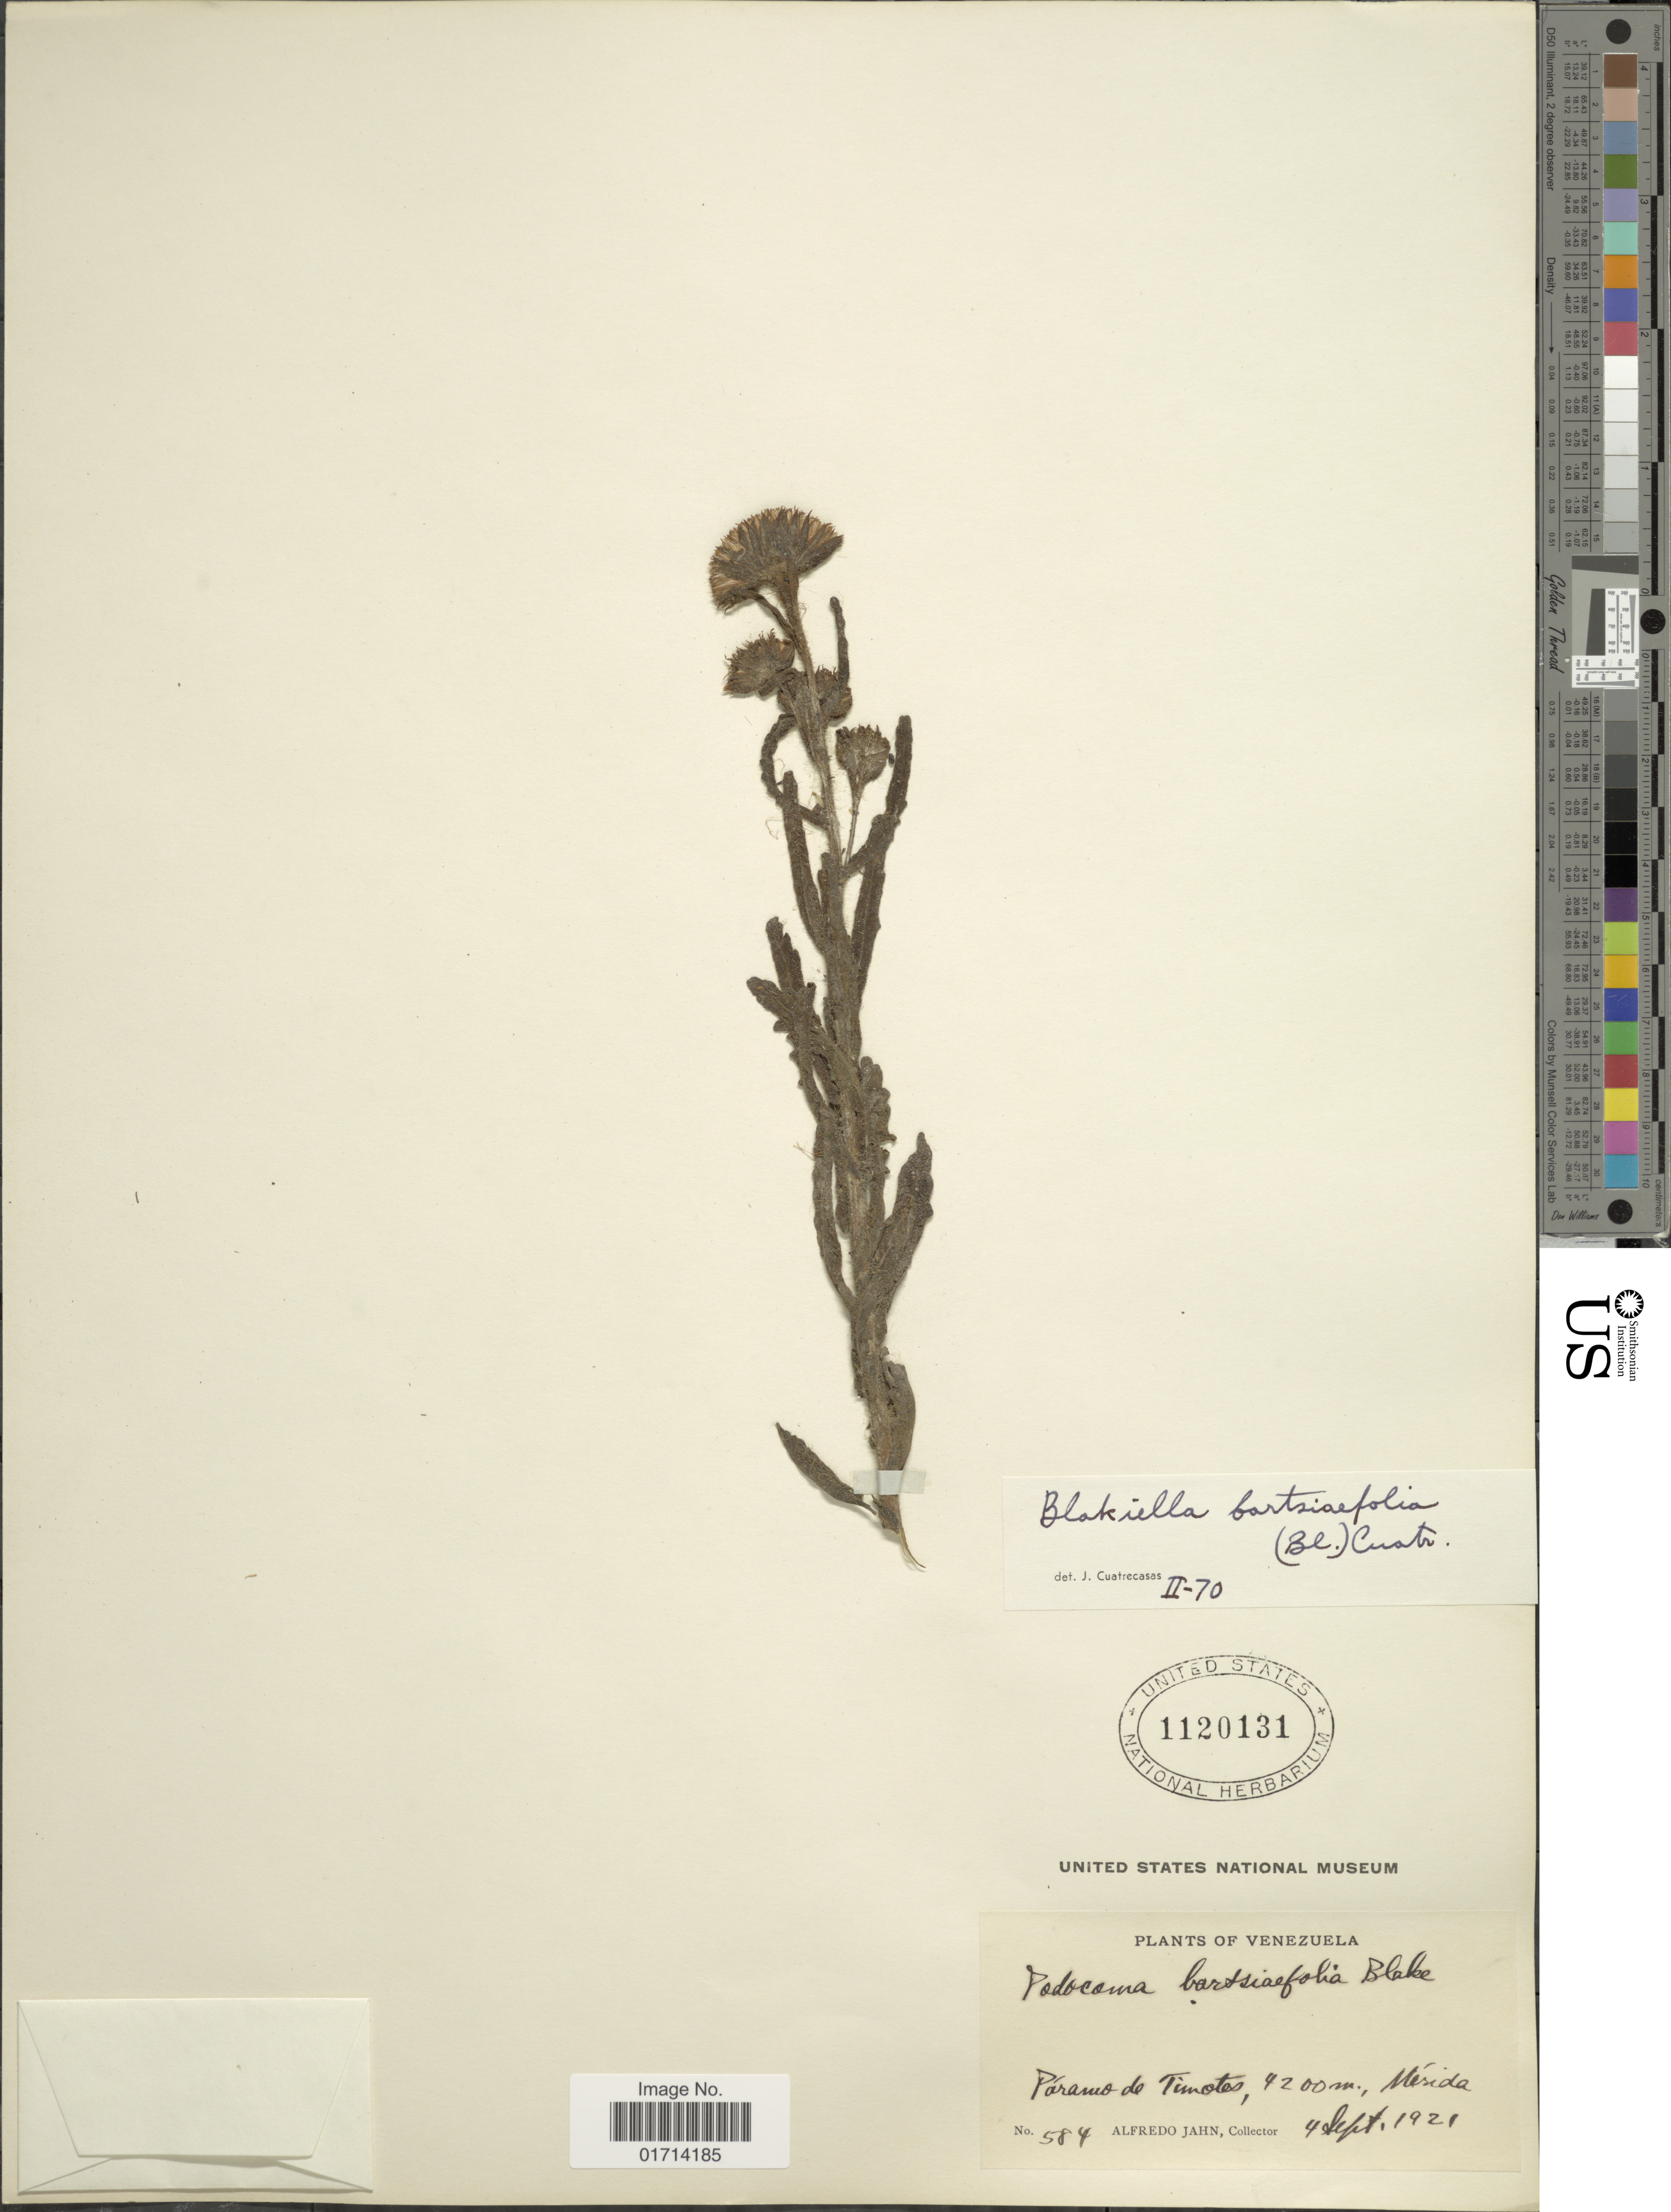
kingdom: Plantae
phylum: Tracheophyta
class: Magnoliopsida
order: Asterales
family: Asteraceae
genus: Blakiella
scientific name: Blakiella bartsiifolia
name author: (S.F. Blake) Cuatrec.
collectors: A. Jahn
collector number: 584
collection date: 1921-09-04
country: Venezuela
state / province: Mérida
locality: Paramo de Timotes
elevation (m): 4200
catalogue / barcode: US 1120131